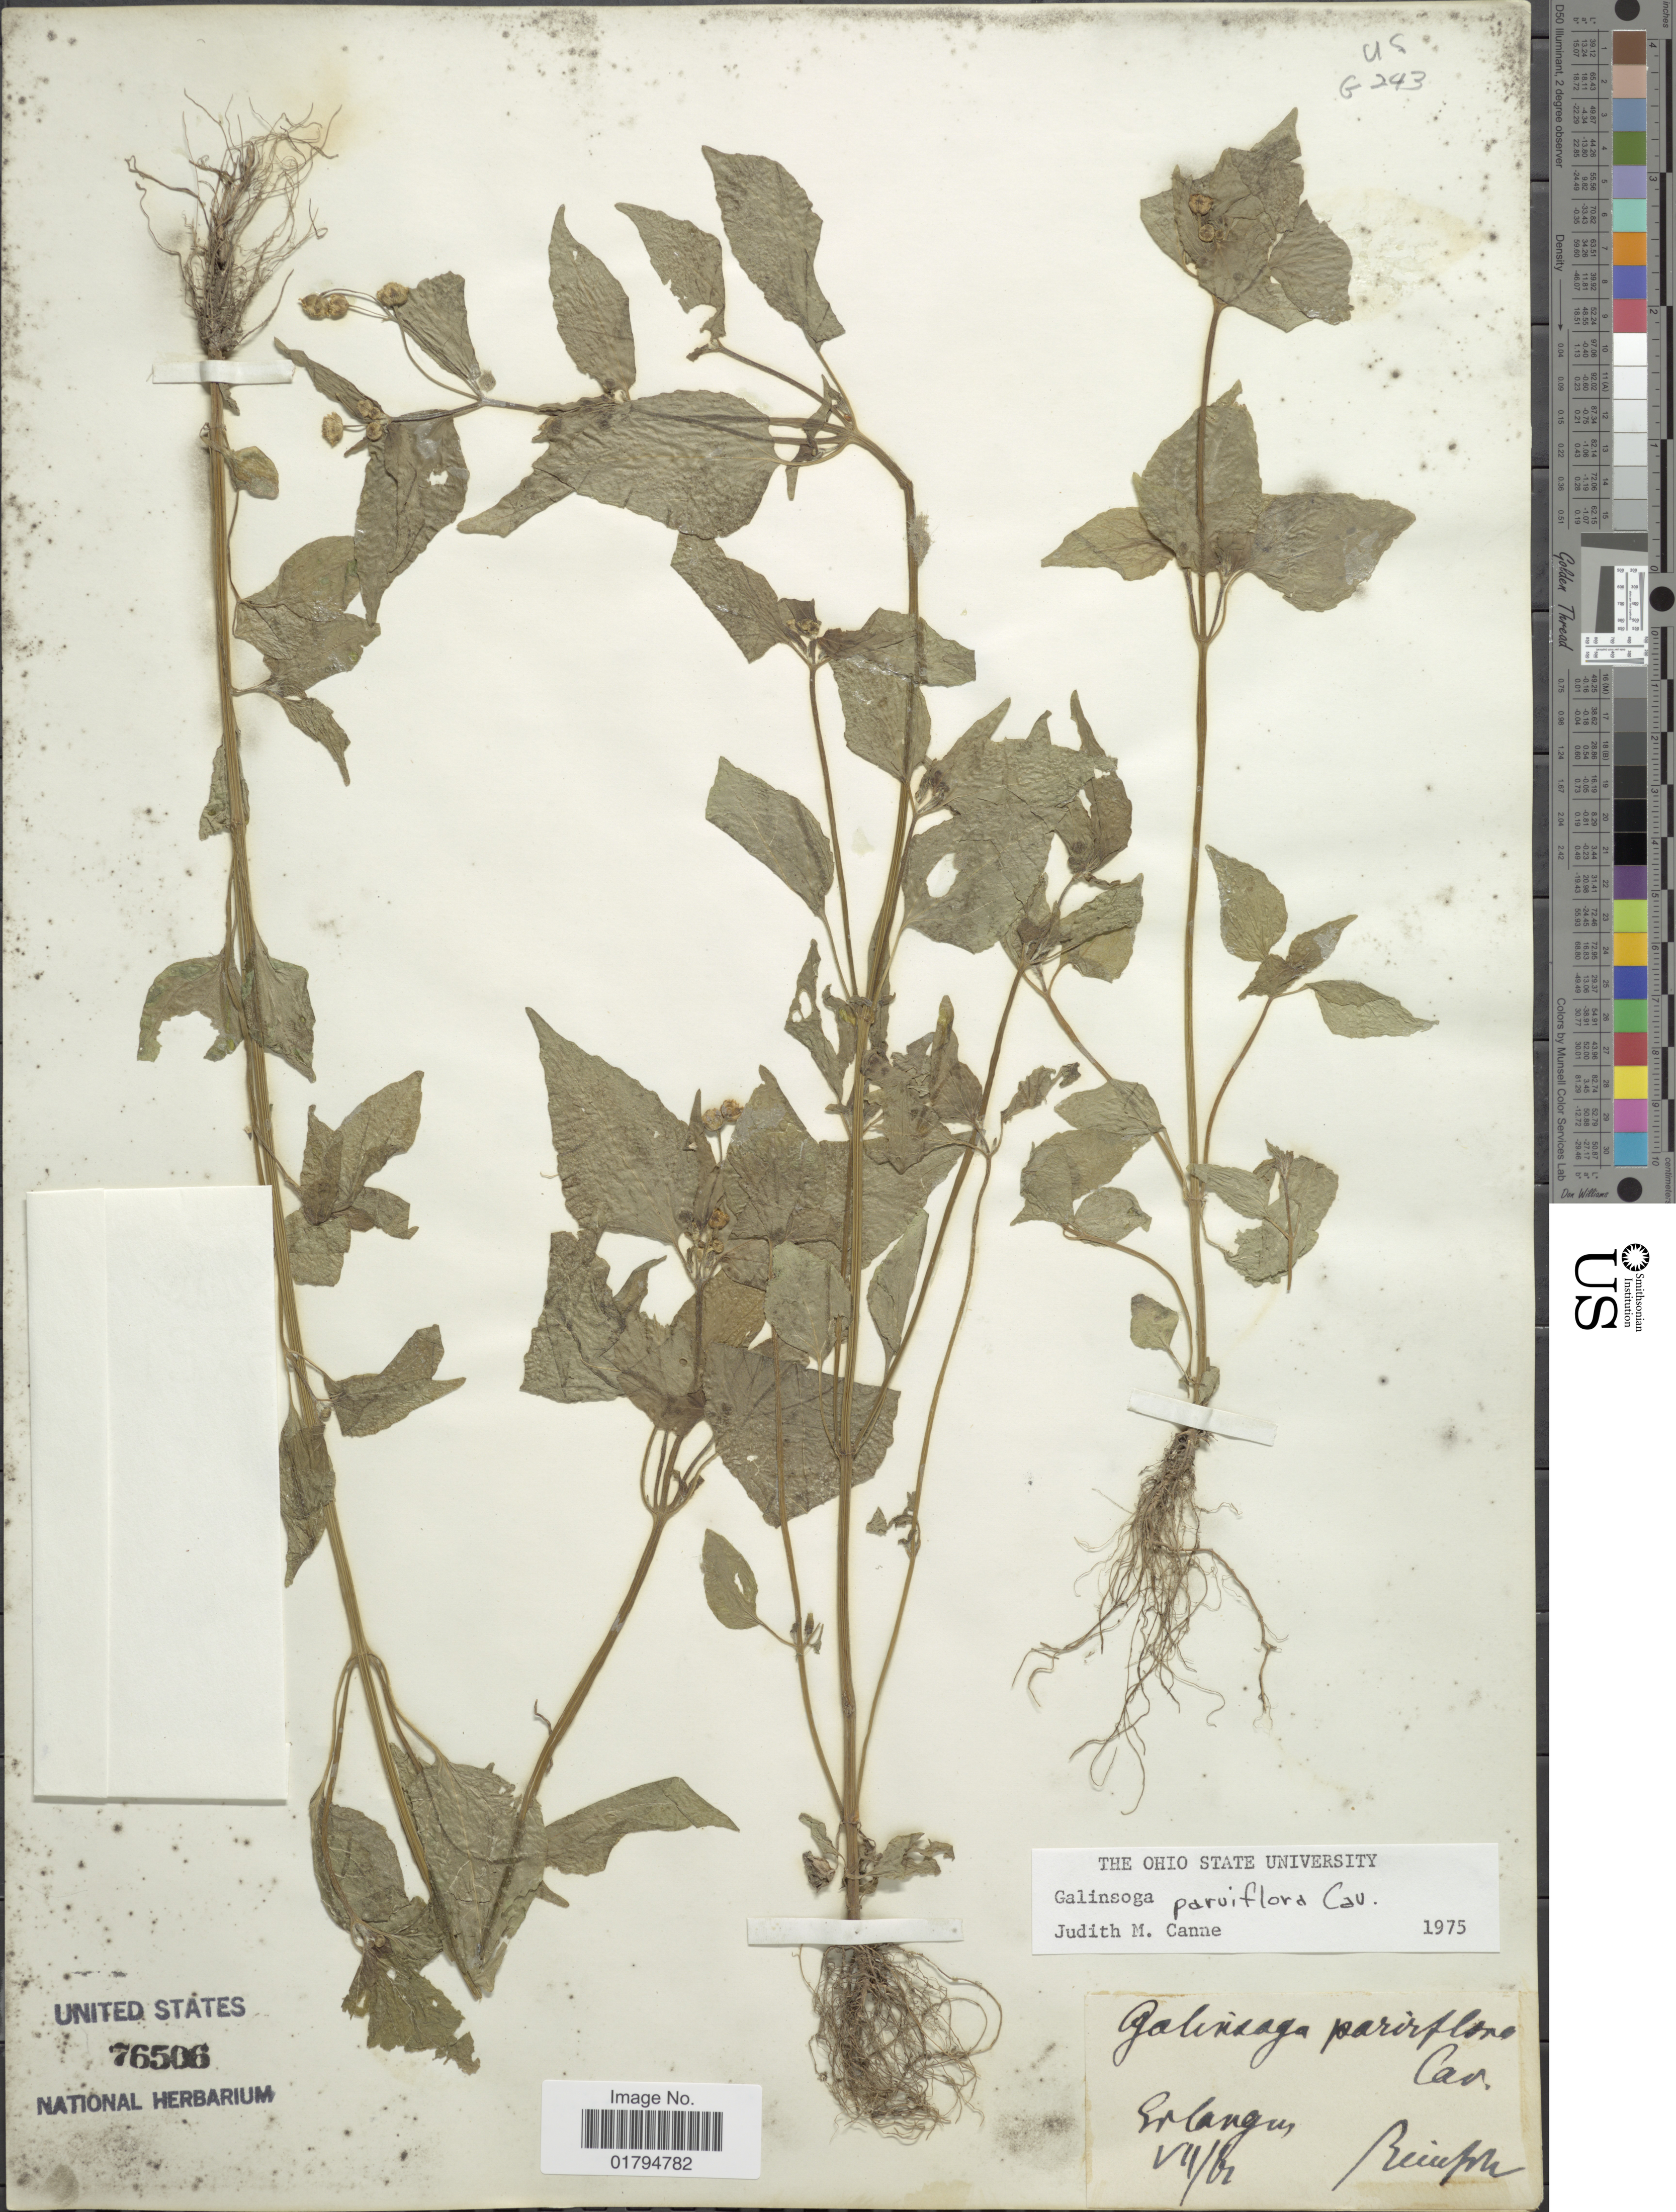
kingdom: Plantae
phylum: Tracheophyta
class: Magnoliopsida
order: Asterales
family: Asteraceae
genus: Galinsoga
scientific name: Galinsoga parviflora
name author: Cav.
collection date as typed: Transcribed d/m/y: /7/61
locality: Solangen [interpreted]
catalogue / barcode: US 76506